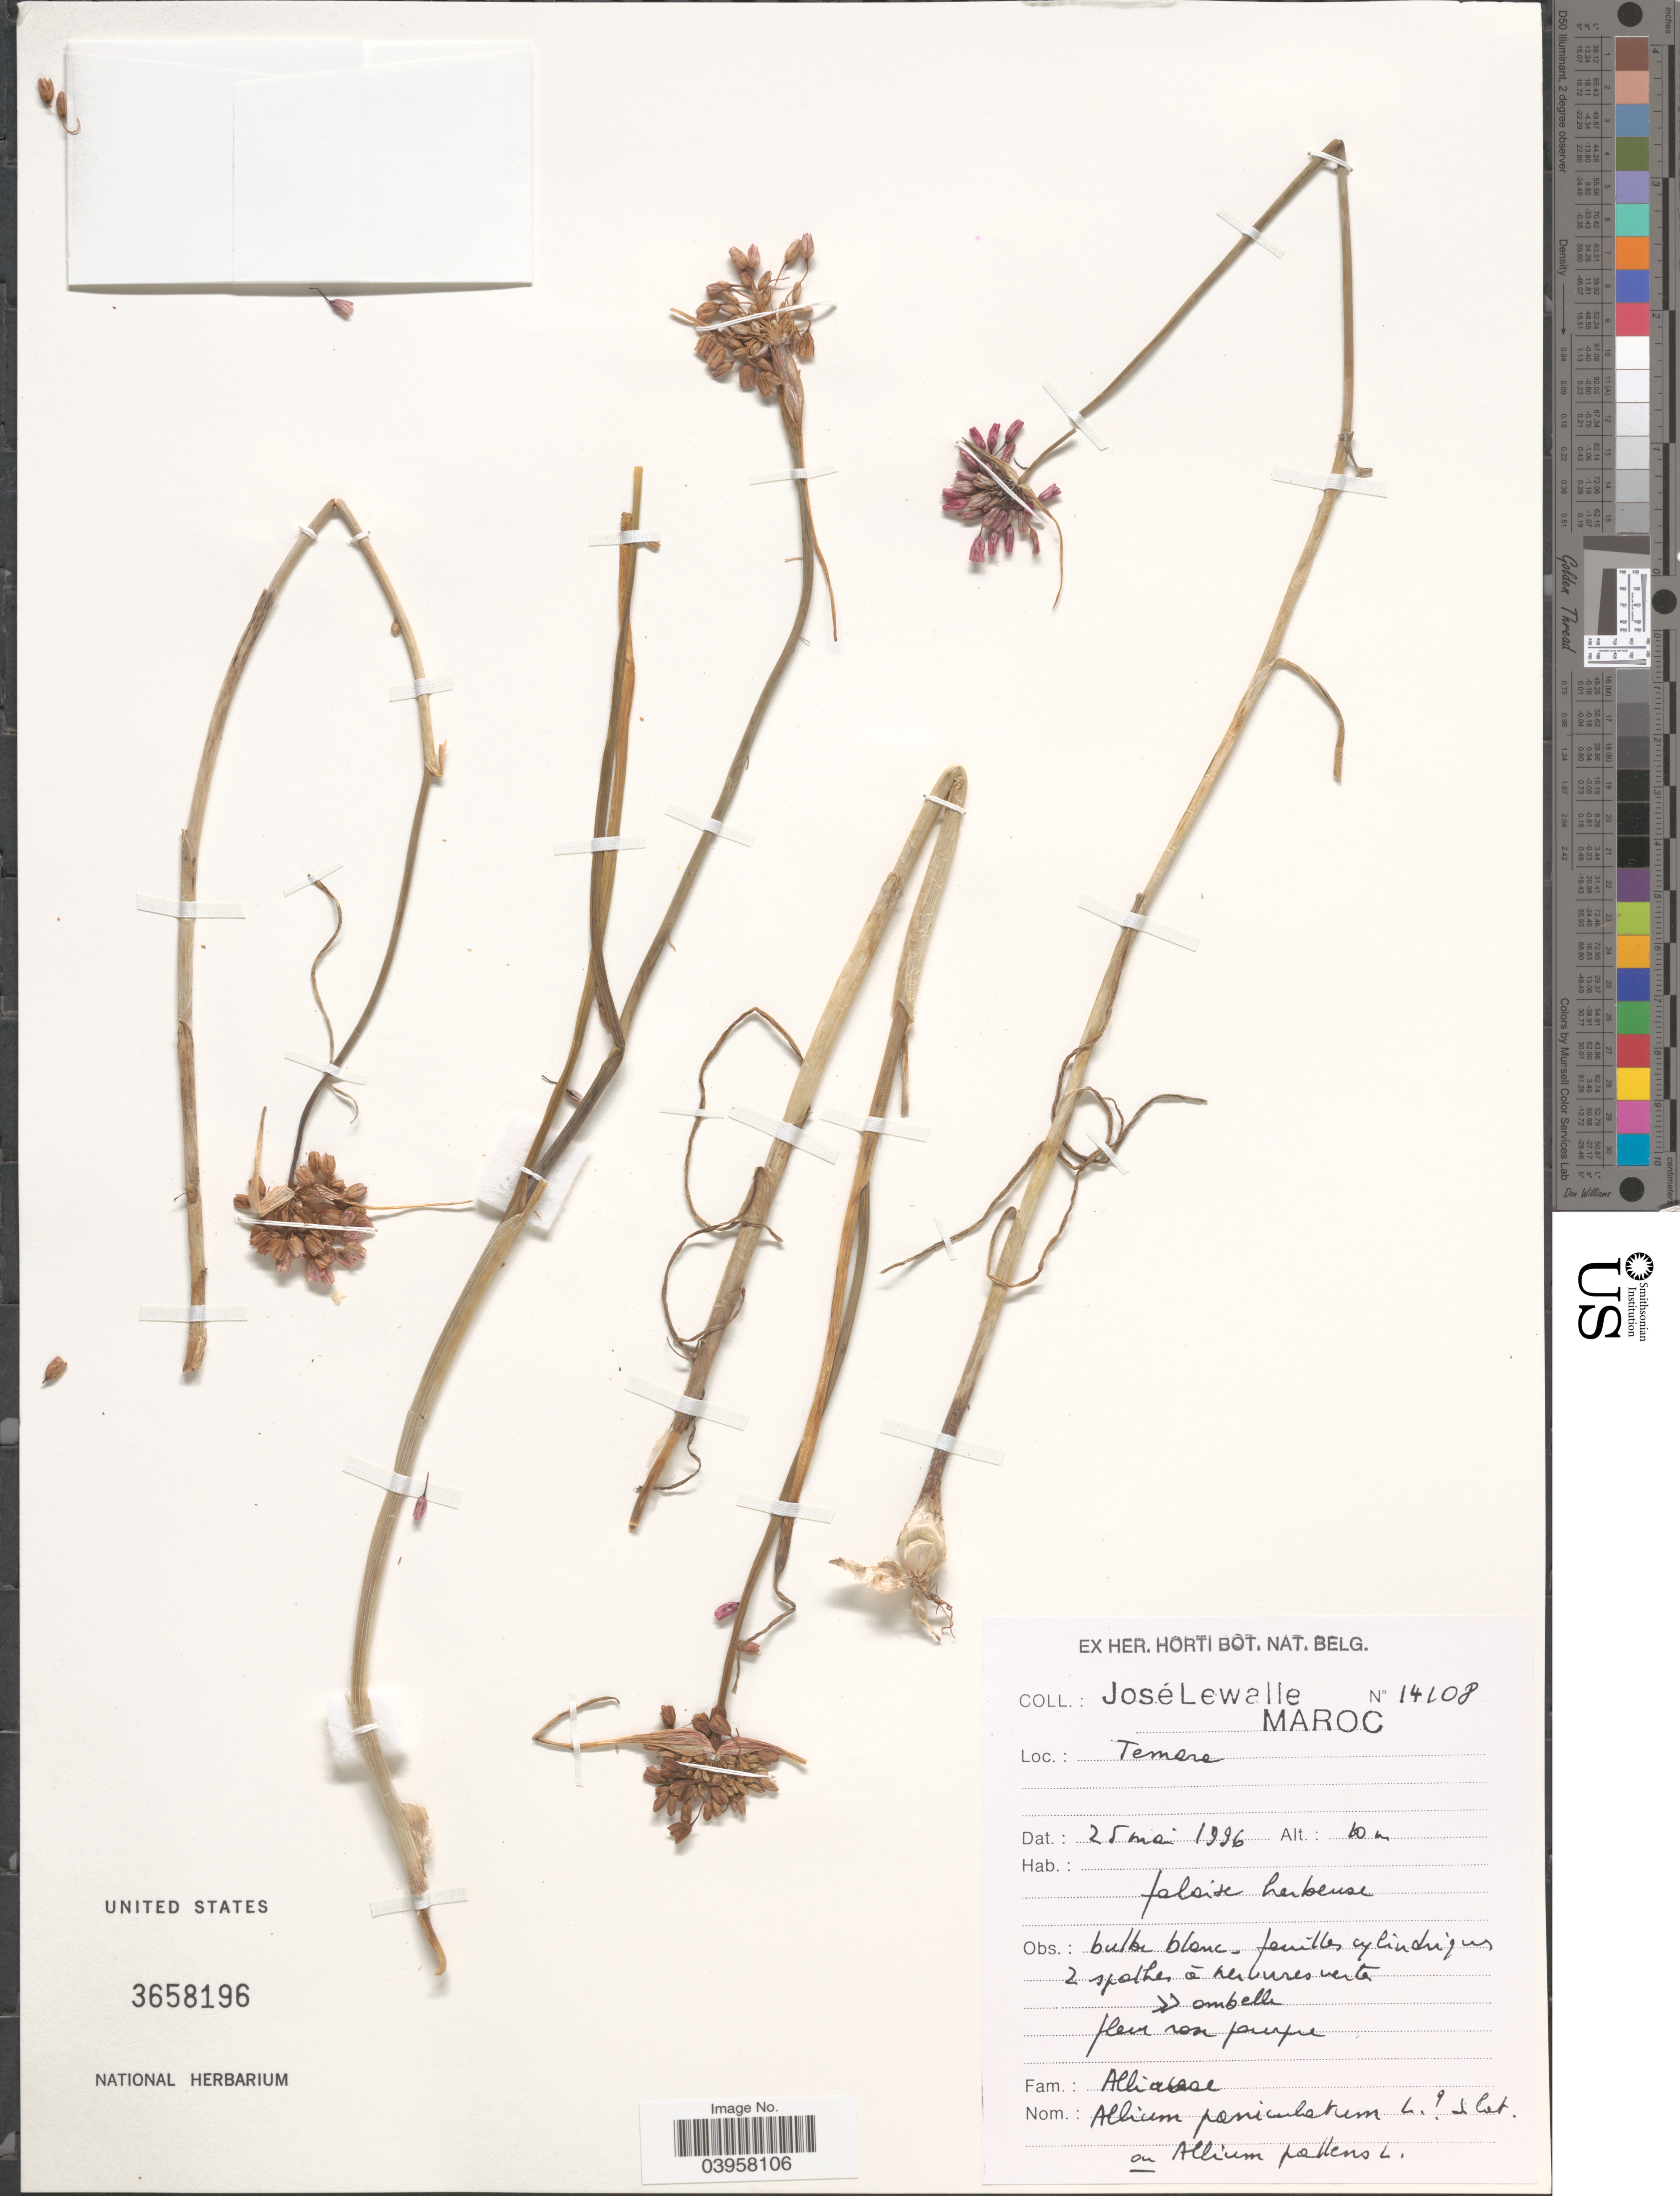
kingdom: Plantae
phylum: Tracheophyta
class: Liliopsida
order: Asparagales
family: Amaryllidaceae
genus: Allium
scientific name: Allium paniculatum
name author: L.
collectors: J. Lewalle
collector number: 14108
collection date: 1996-05-25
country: Morocco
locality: Maroc. Temara.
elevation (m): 10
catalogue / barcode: US 3658196